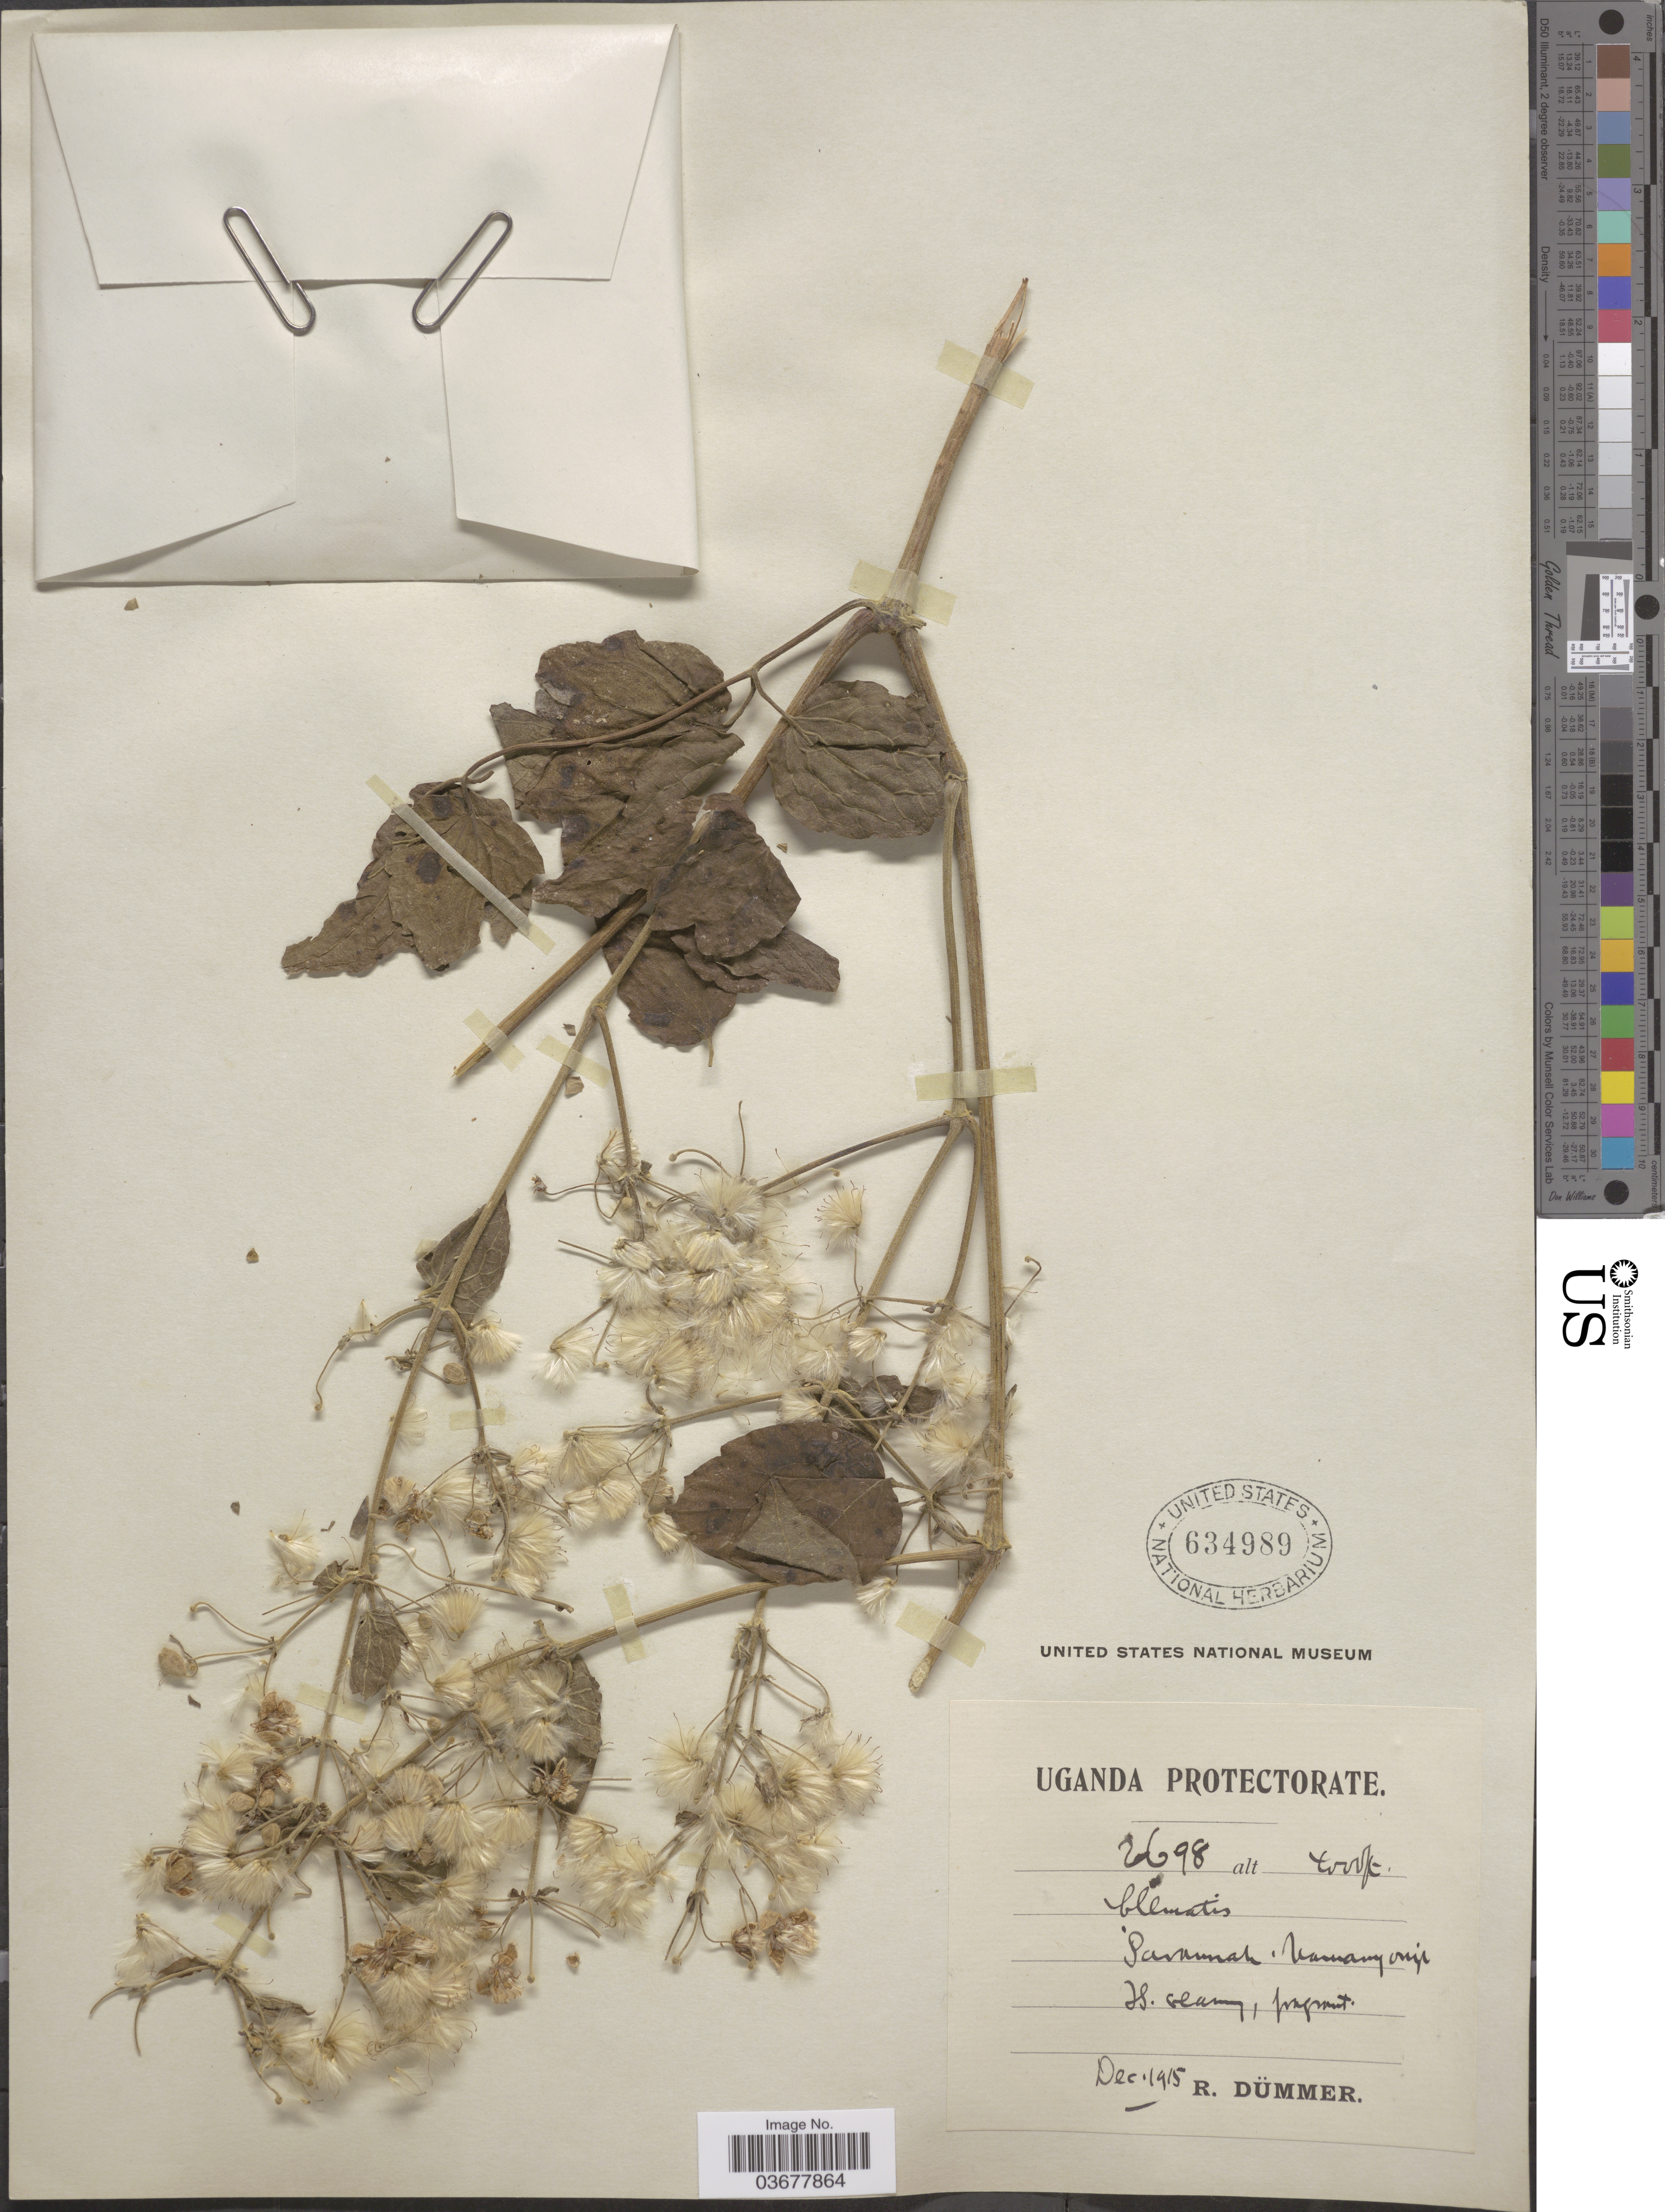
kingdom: Plantae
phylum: Tracheophyta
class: Magnoliopsida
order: Ranunculales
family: Ranunculaceae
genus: Clematis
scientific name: Clematis grata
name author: Wall.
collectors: R. A. Dümmer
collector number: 2698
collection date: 1915-12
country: Uganda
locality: Uganda Protectorate. Namanyonyi.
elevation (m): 1219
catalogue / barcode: US 634989